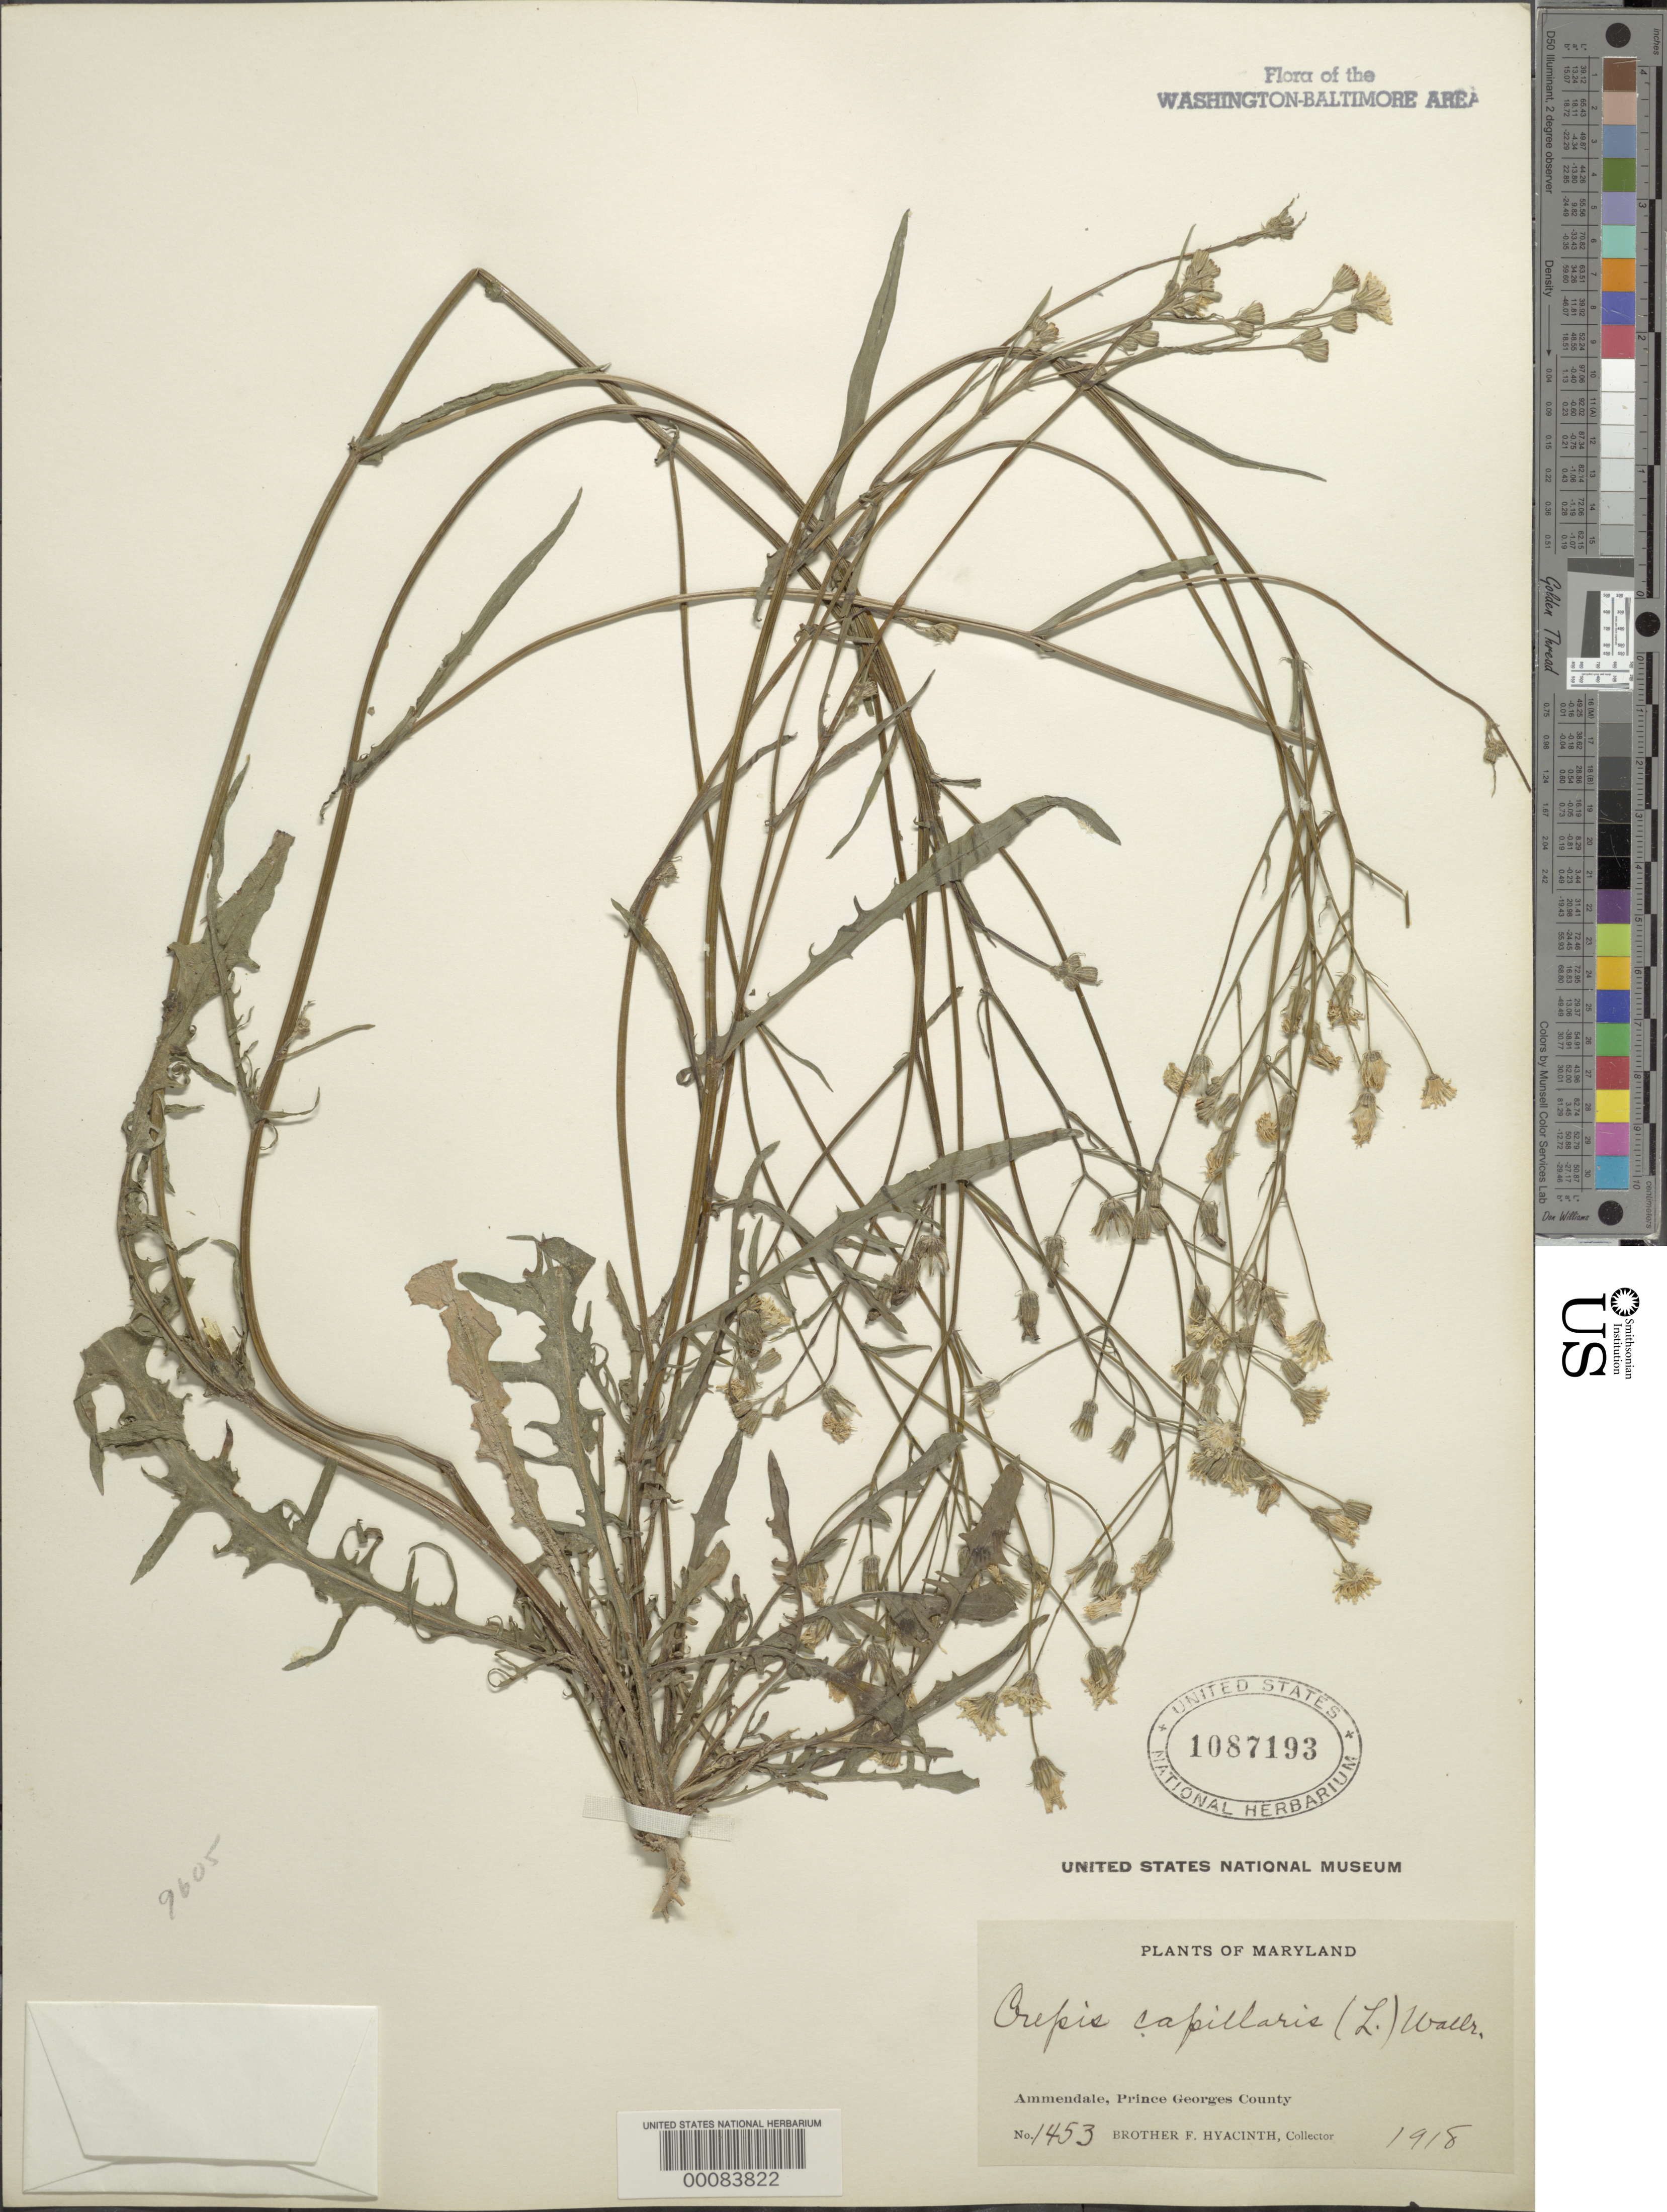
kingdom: Plantae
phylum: Tracheophyta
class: Magnoliopsida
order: Asterales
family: Asteraceae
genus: Crepis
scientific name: Crepis capillaris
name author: (L.) Wallr.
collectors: F. Hyacinth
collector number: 1453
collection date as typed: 1918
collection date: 1918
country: United States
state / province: Maryland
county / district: Prince George's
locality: Ammendale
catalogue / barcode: US 1087193